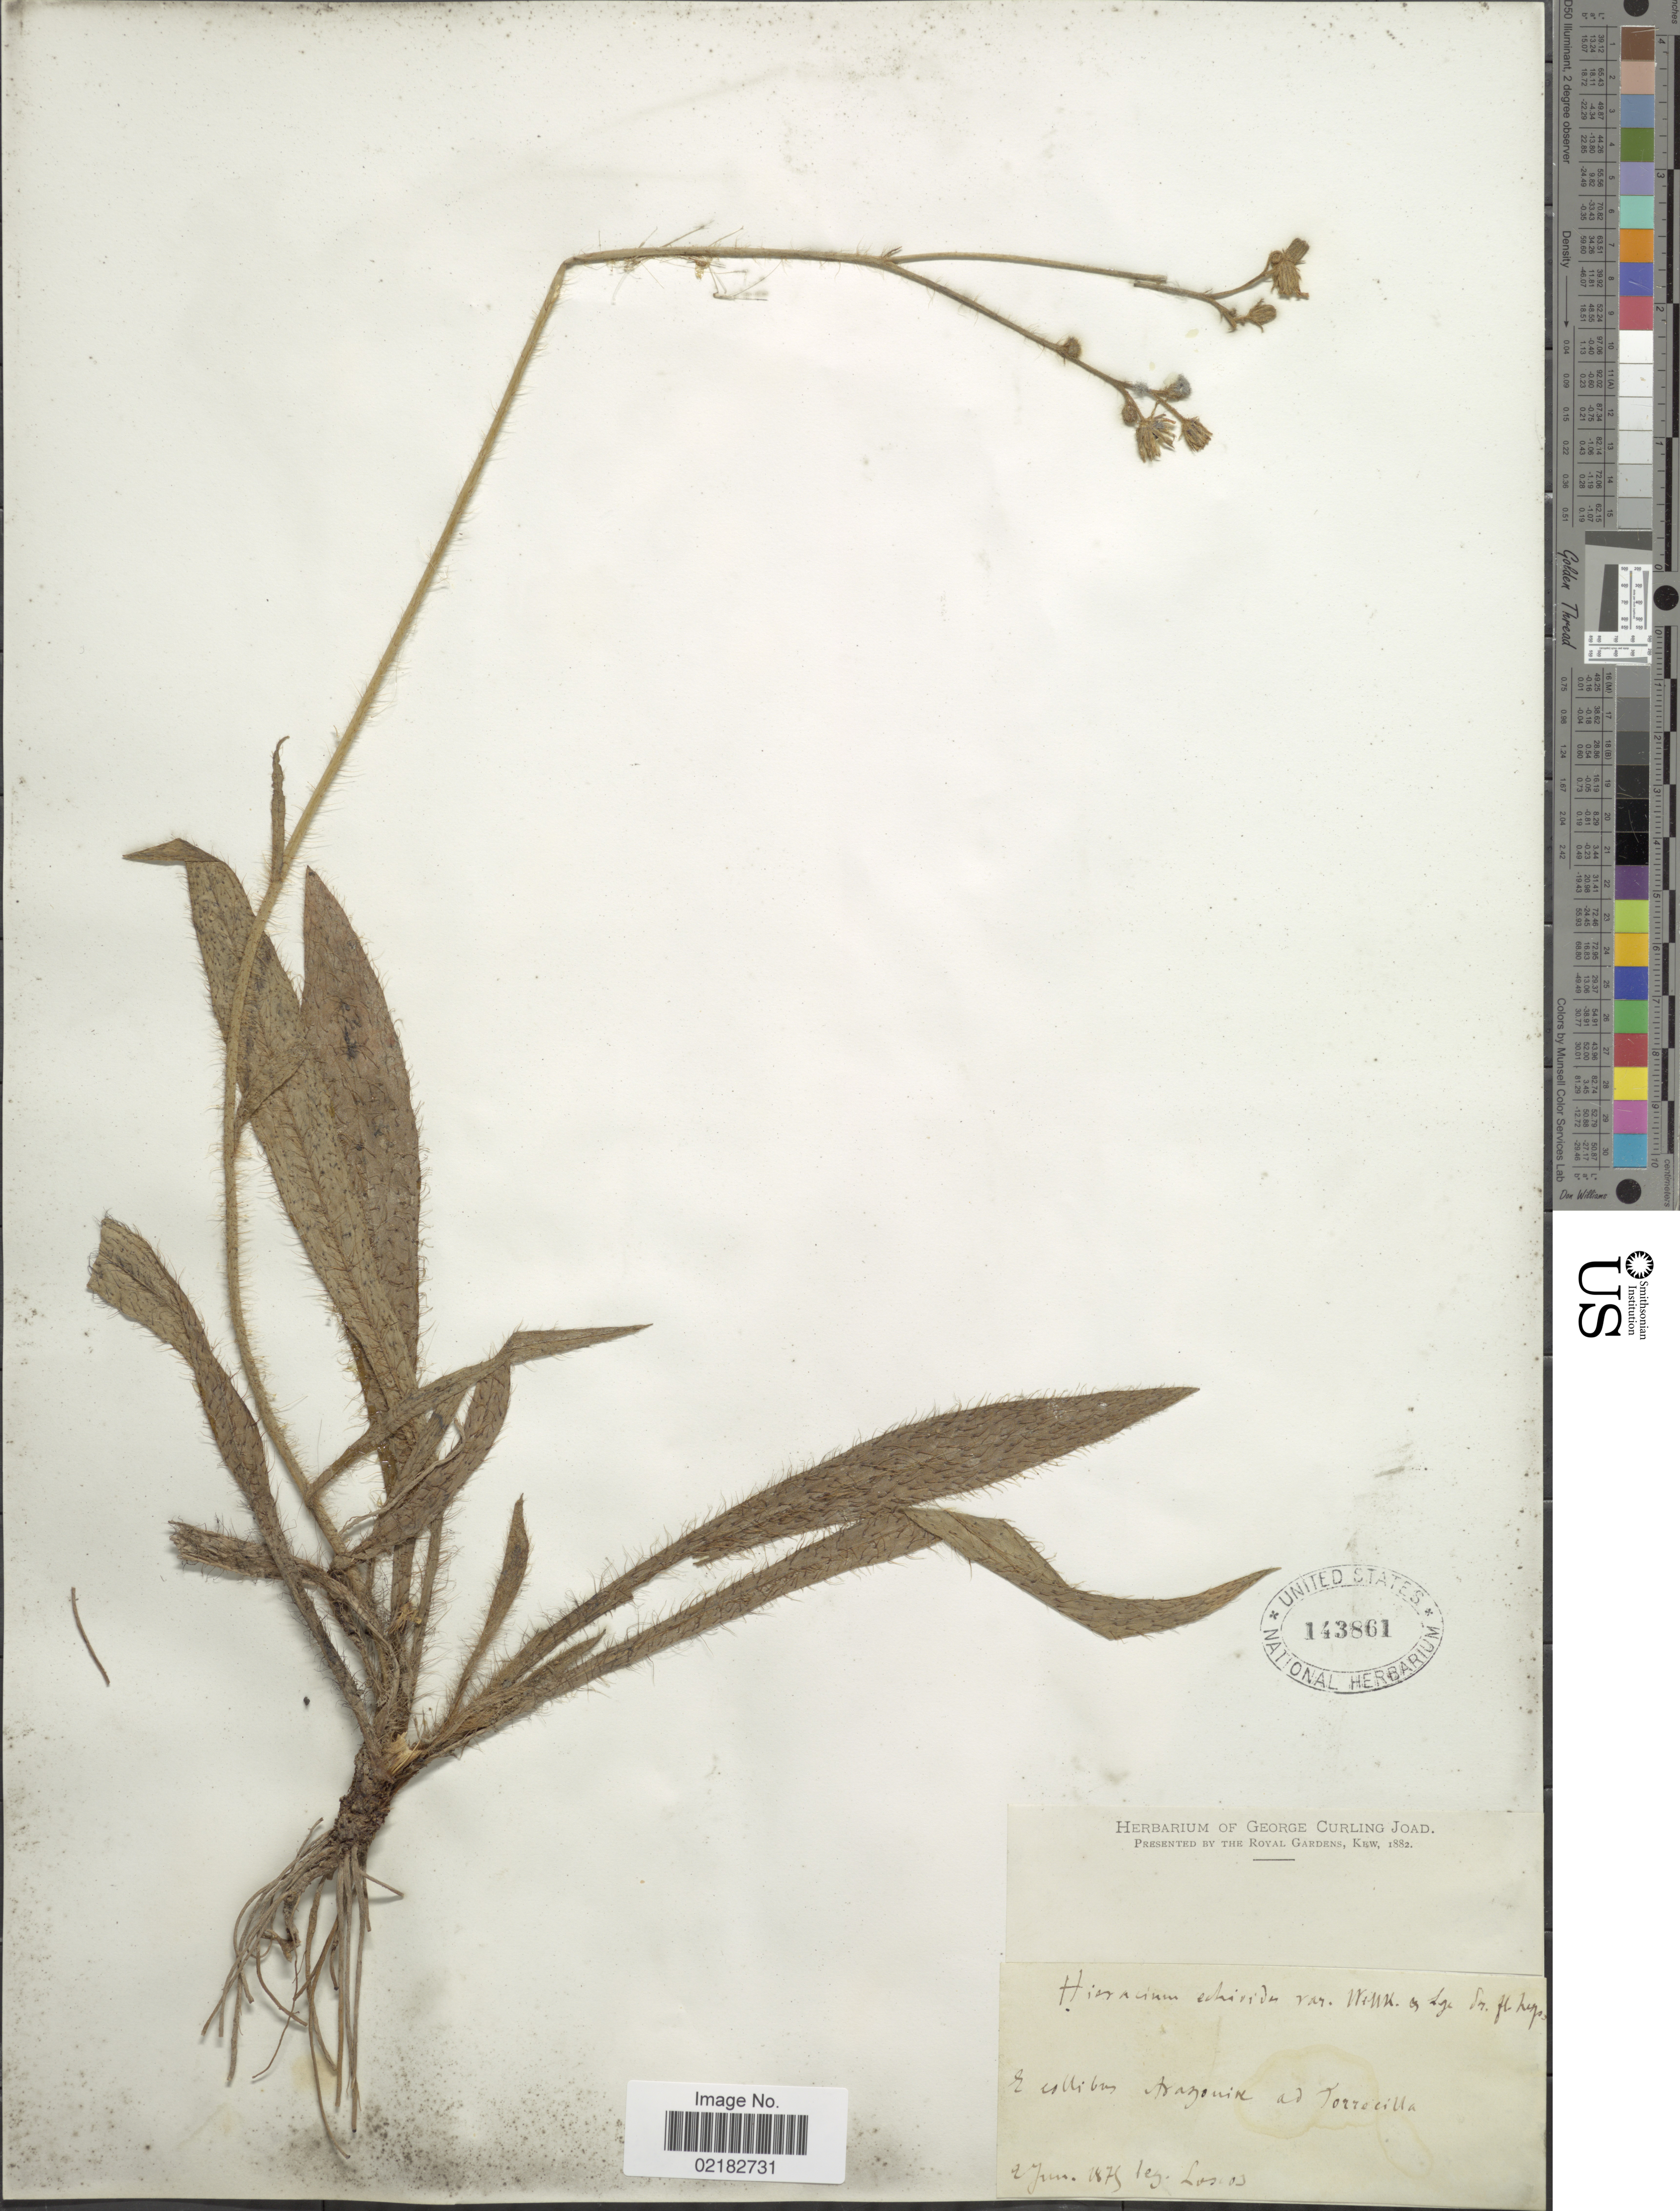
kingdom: Plantae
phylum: Tracheophyta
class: Magnoliopsida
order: Asterales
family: Asteraceae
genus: Pilosella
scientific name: Pilosella echioides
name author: F.W. Schultz & Sch. Bip.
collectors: Lonos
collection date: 1879-06-02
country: Spain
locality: Ullibus asagoniur ad Torrecilla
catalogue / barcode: US 143861